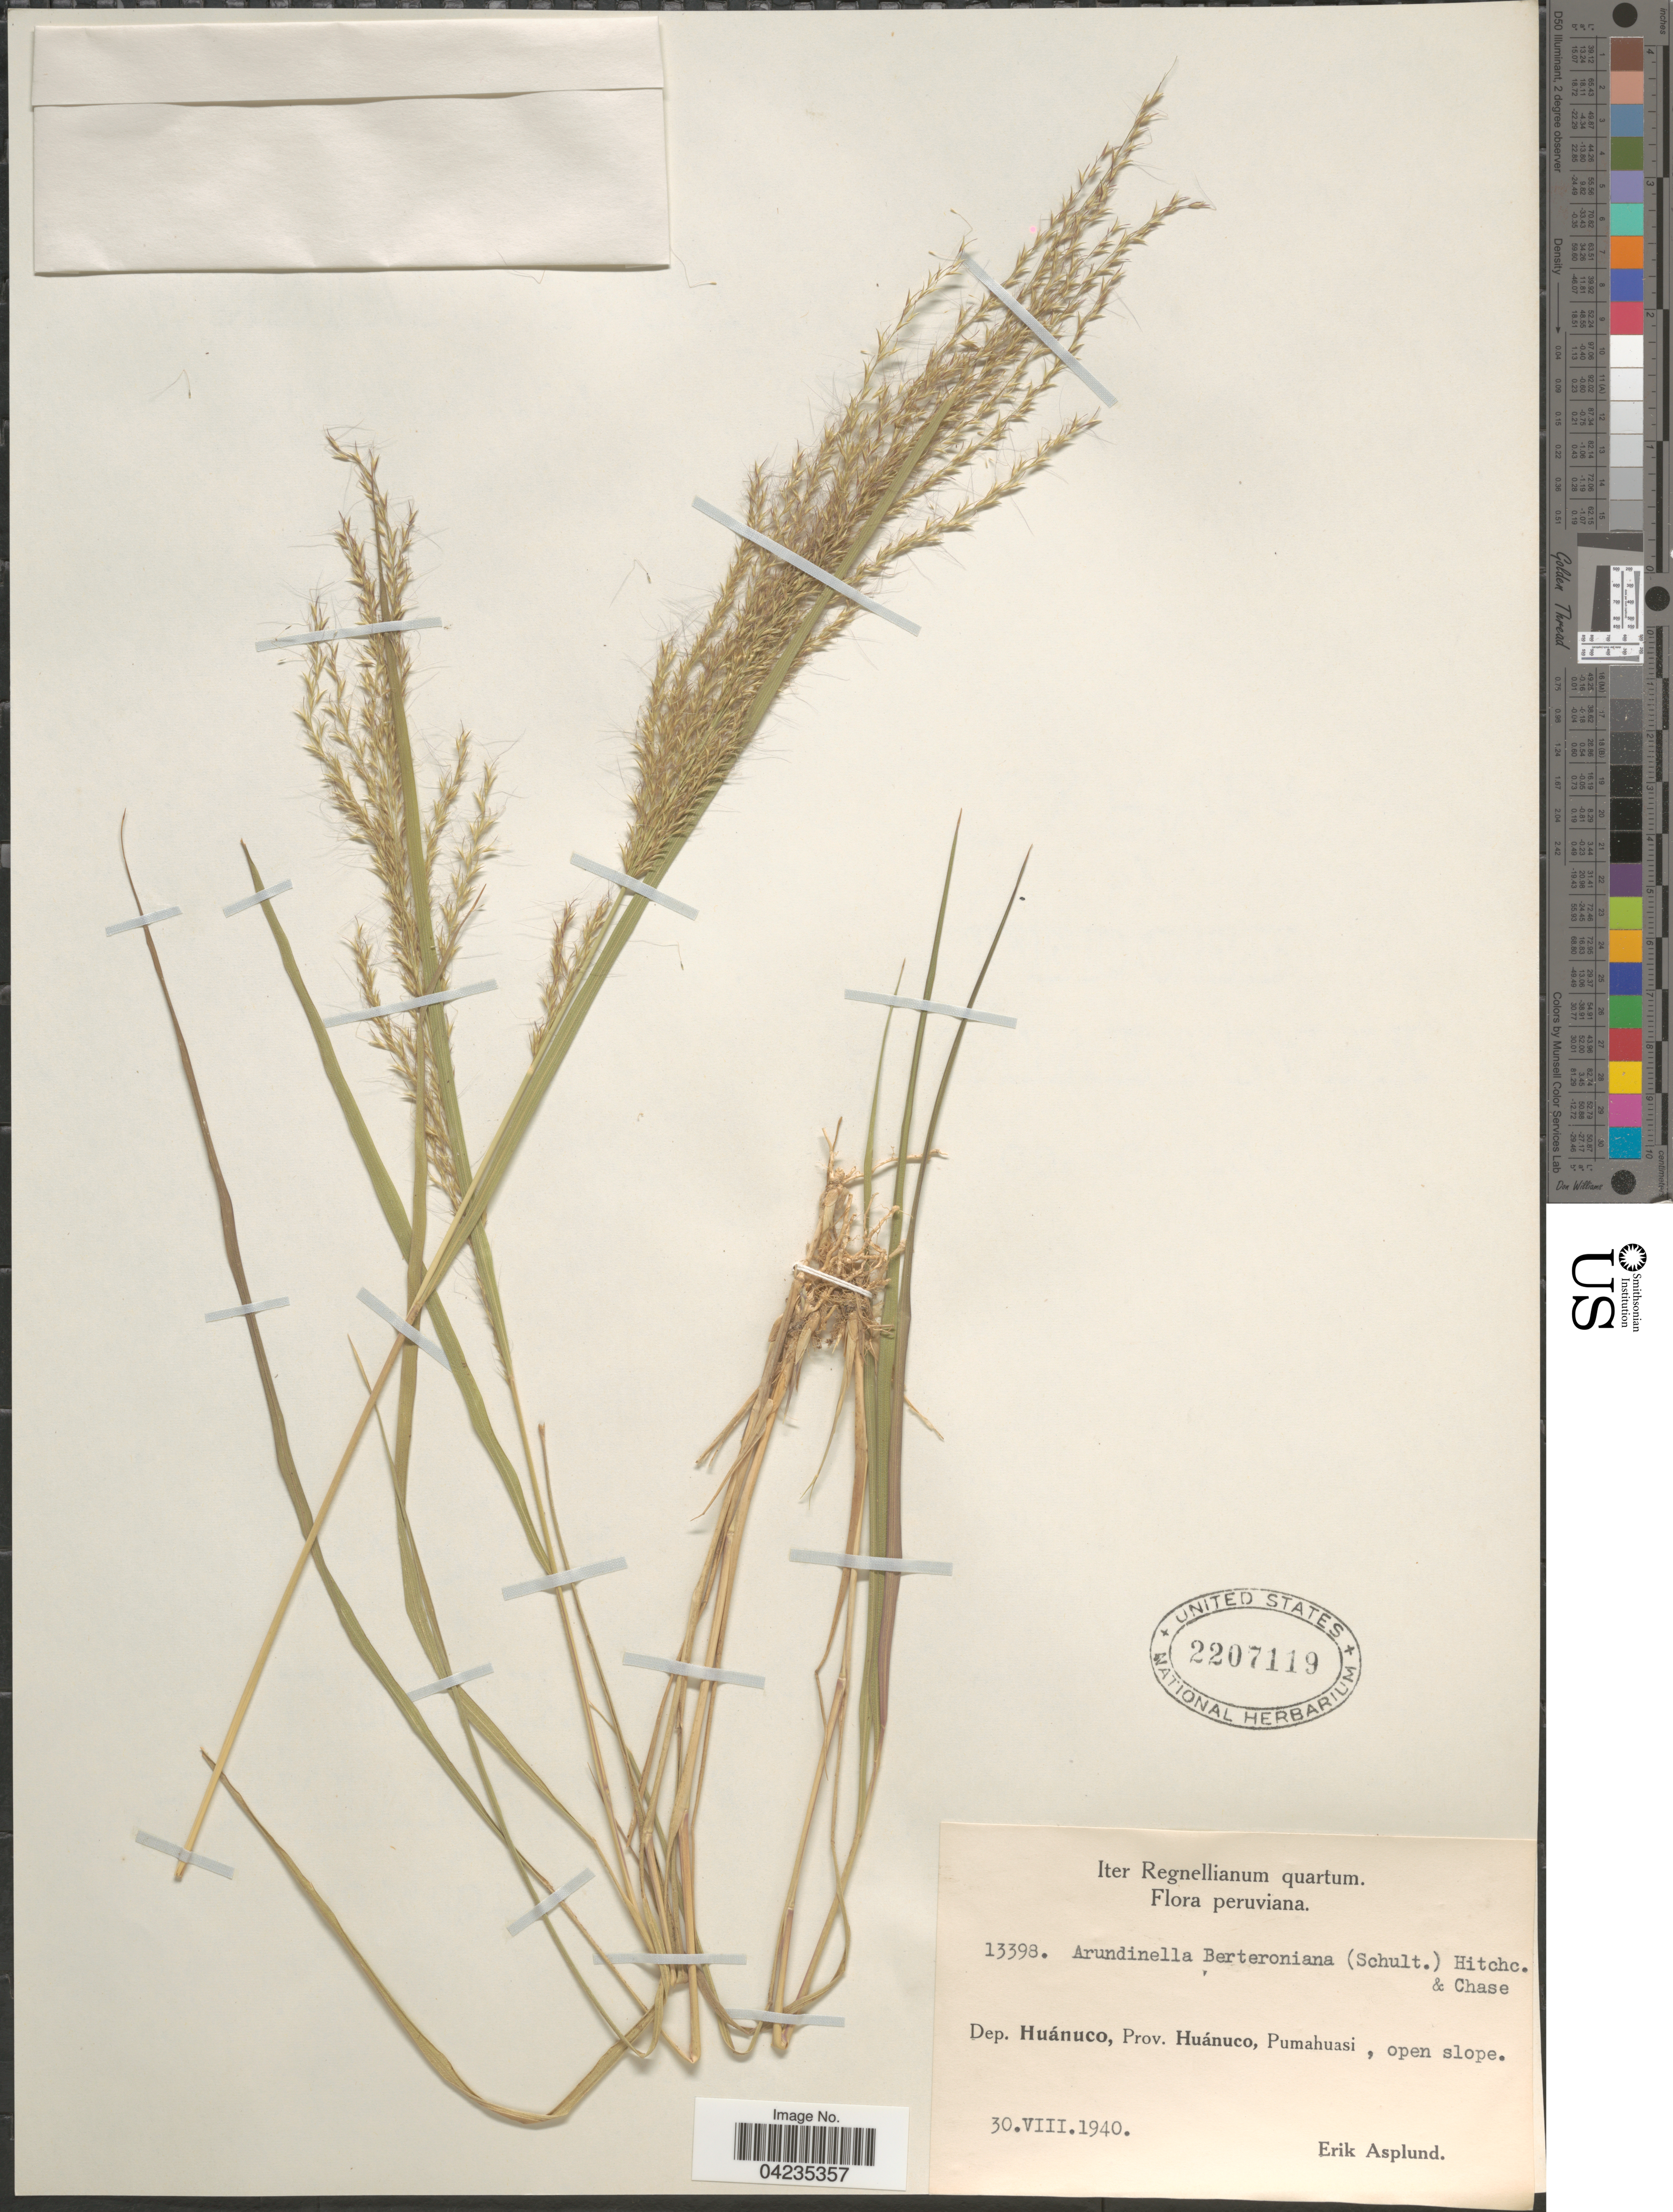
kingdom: Plantae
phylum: Tracheophyta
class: Liliopsida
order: Poales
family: Poaceae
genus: Arundinella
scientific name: Arundinella berteroniana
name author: (Schult.) Hitchc. & Chase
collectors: E. Asplund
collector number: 13398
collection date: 1940-08-30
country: Peru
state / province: Huánuco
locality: Iter Regnellianum quartum. Dep. Huánuco, Prov. Huánuco, Pumahuasi.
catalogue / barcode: US 2207119